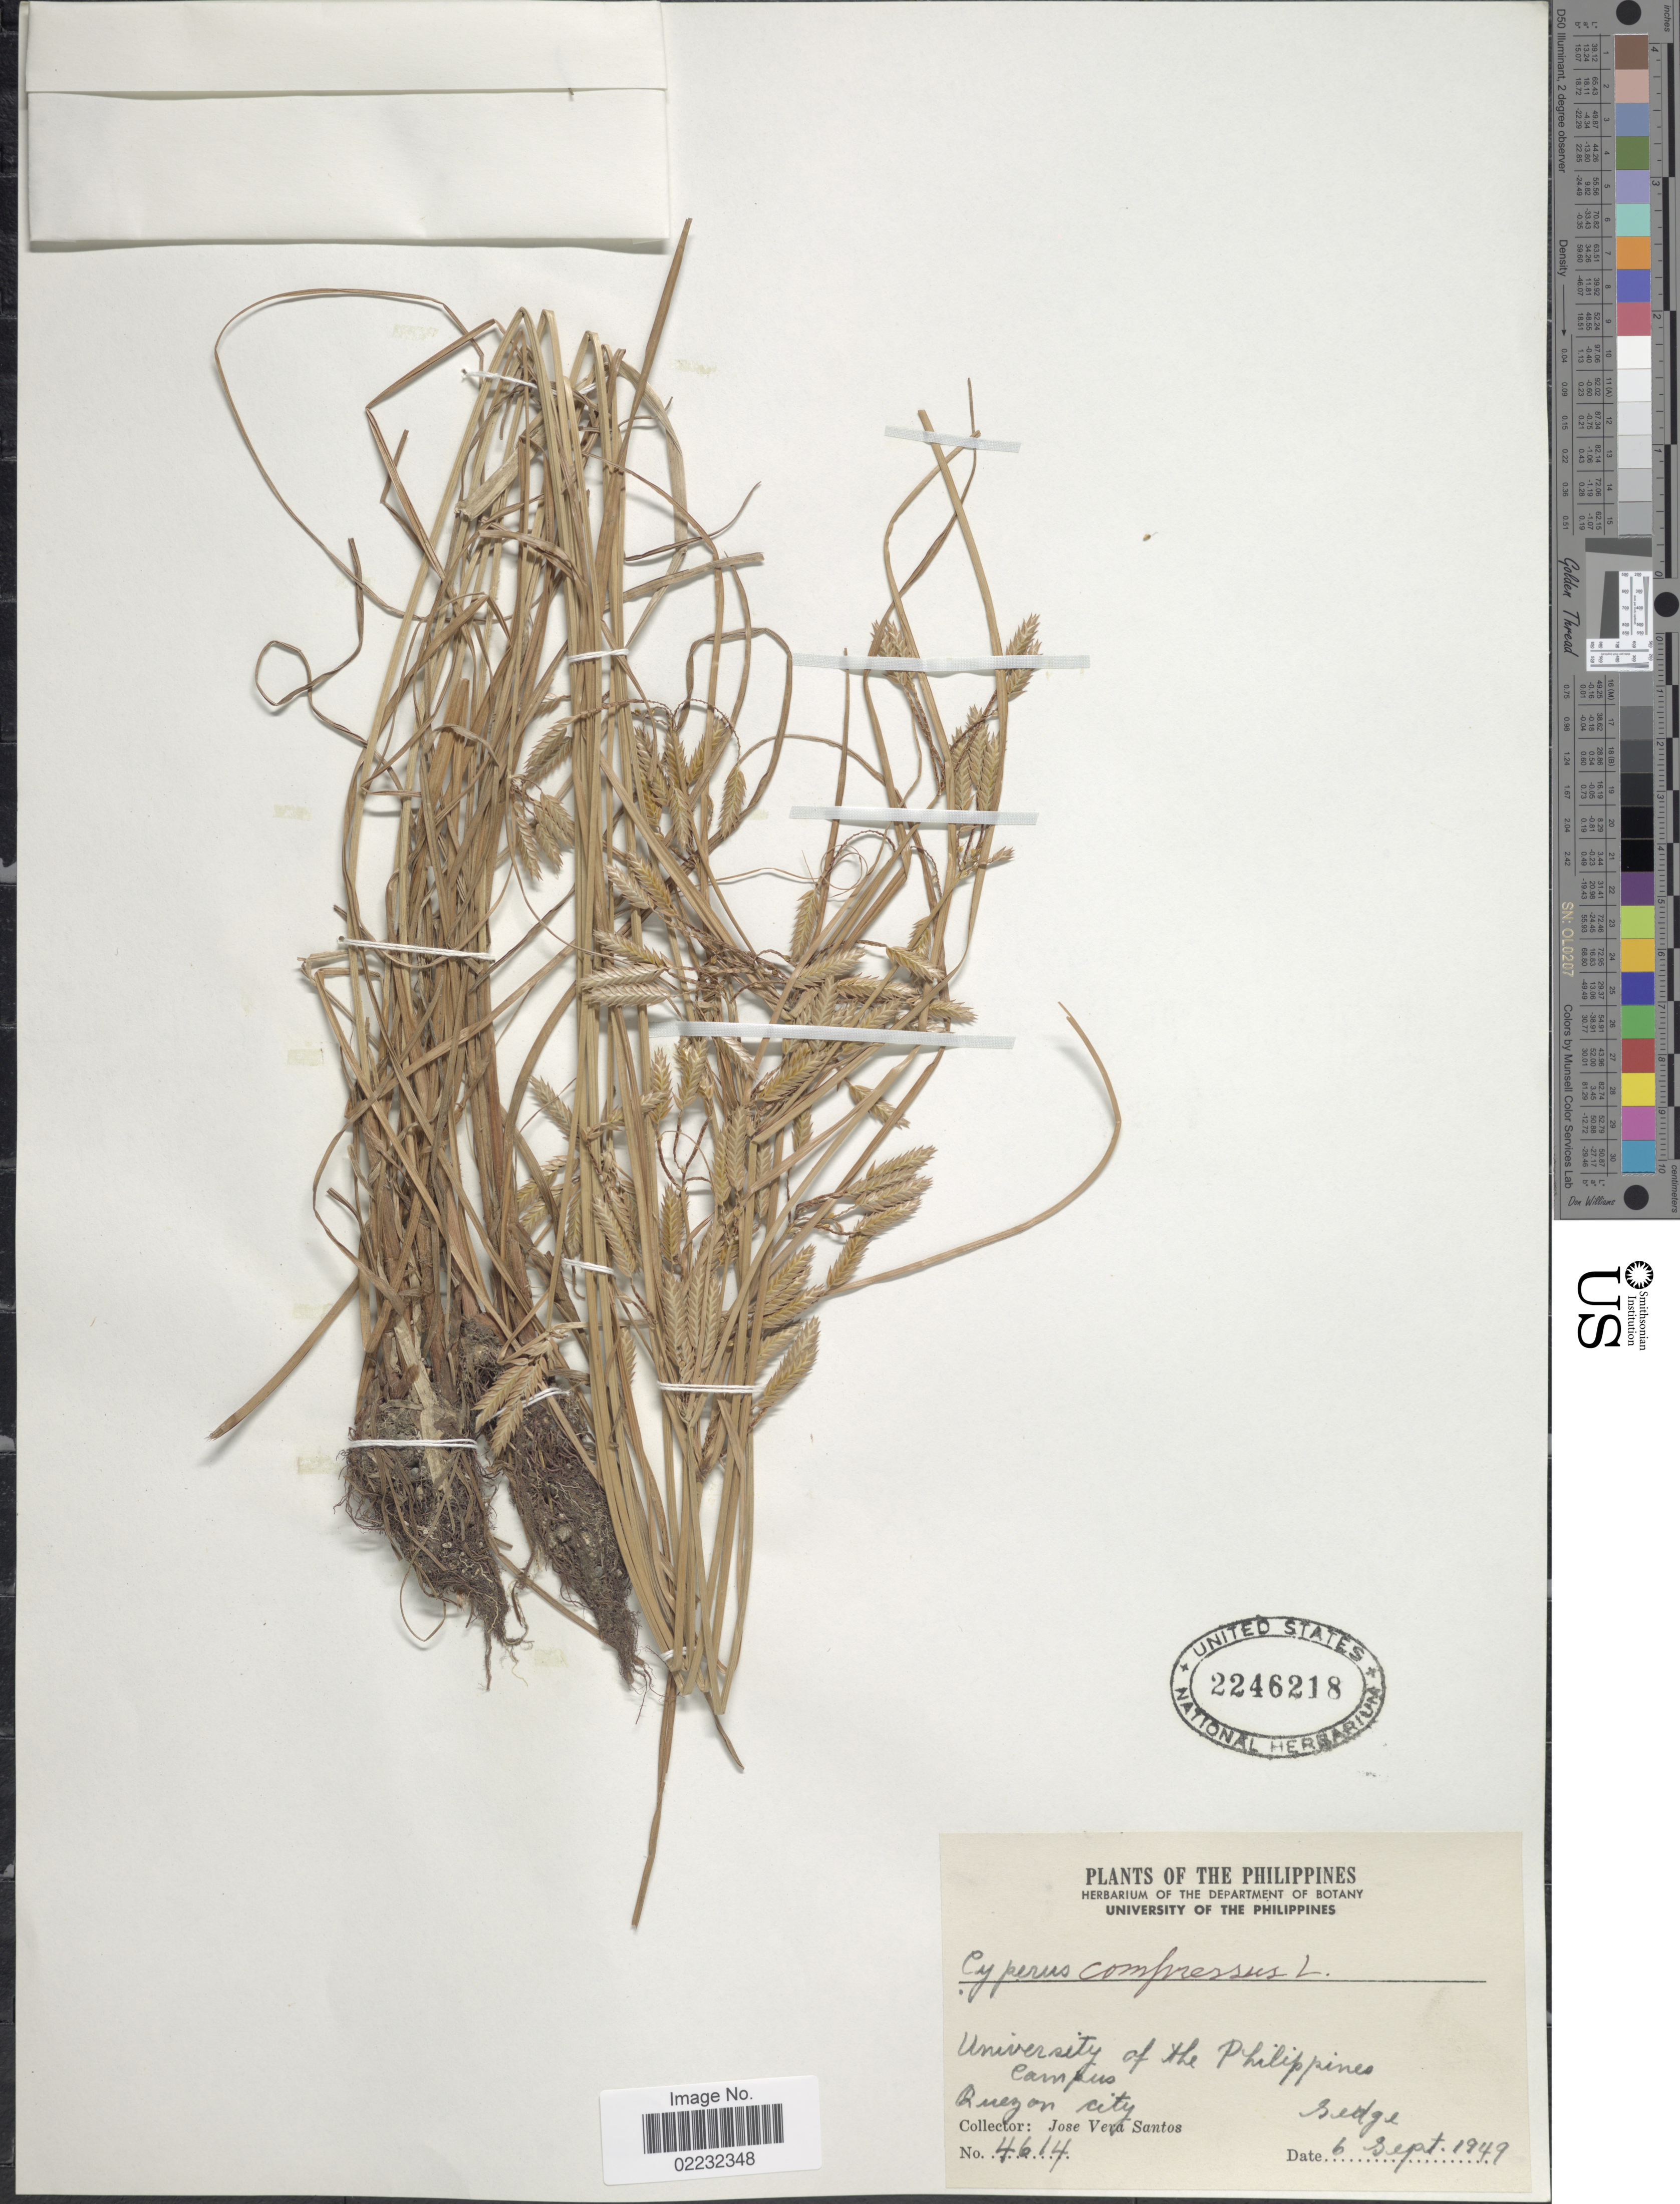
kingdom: Plantae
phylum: Tracheophyta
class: Liliopsida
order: Poales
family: Cyperaceae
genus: Cyperus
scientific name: Cyperus compressus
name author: L.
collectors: J. Santos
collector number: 4614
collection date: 1949-09-06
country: Philippines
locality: University of the Philippines Campus, Quezon City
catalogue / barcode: US 2246218